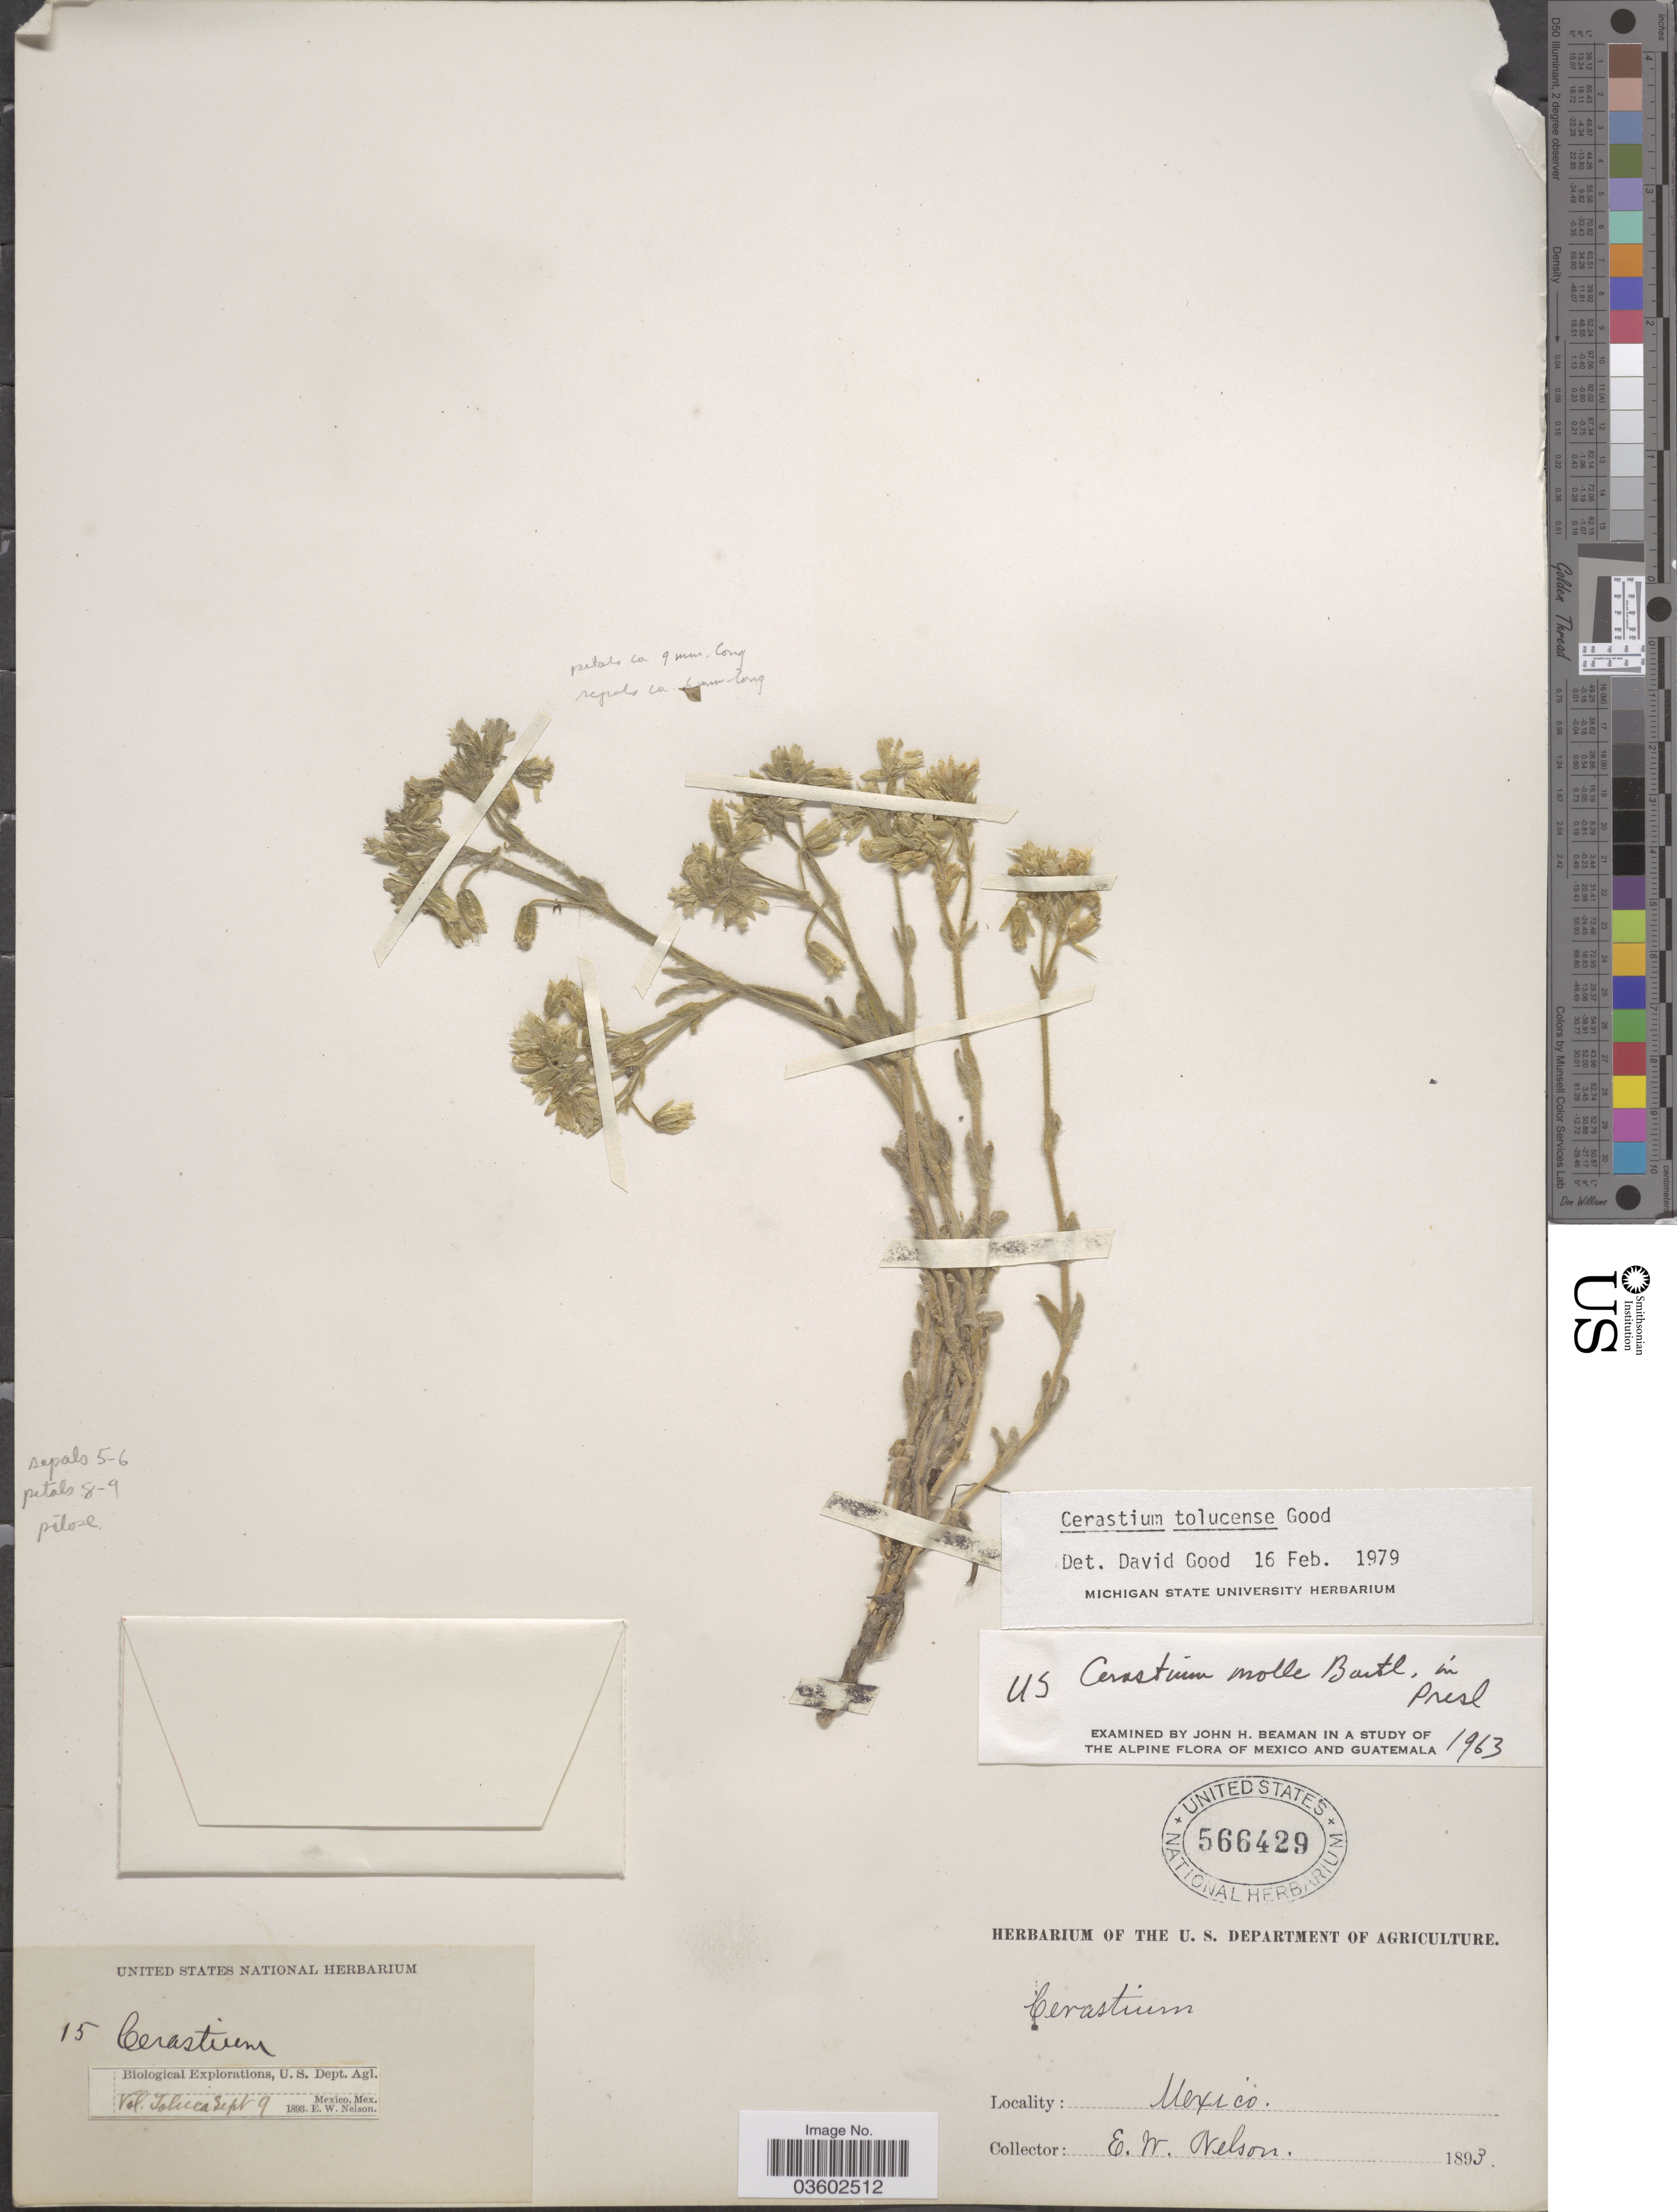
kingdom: Plantae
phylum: Tracheophyta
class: Magnoliopsida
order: Caryophyllales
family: Caryophyllaceae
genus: Cerastium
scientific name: Cerastium tolucense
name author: D.A. Good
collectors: E. W. Nelson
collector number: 15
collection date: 1893-09-09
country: Mexico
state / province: México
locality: Vol. Toluca.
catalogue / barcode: US 566429